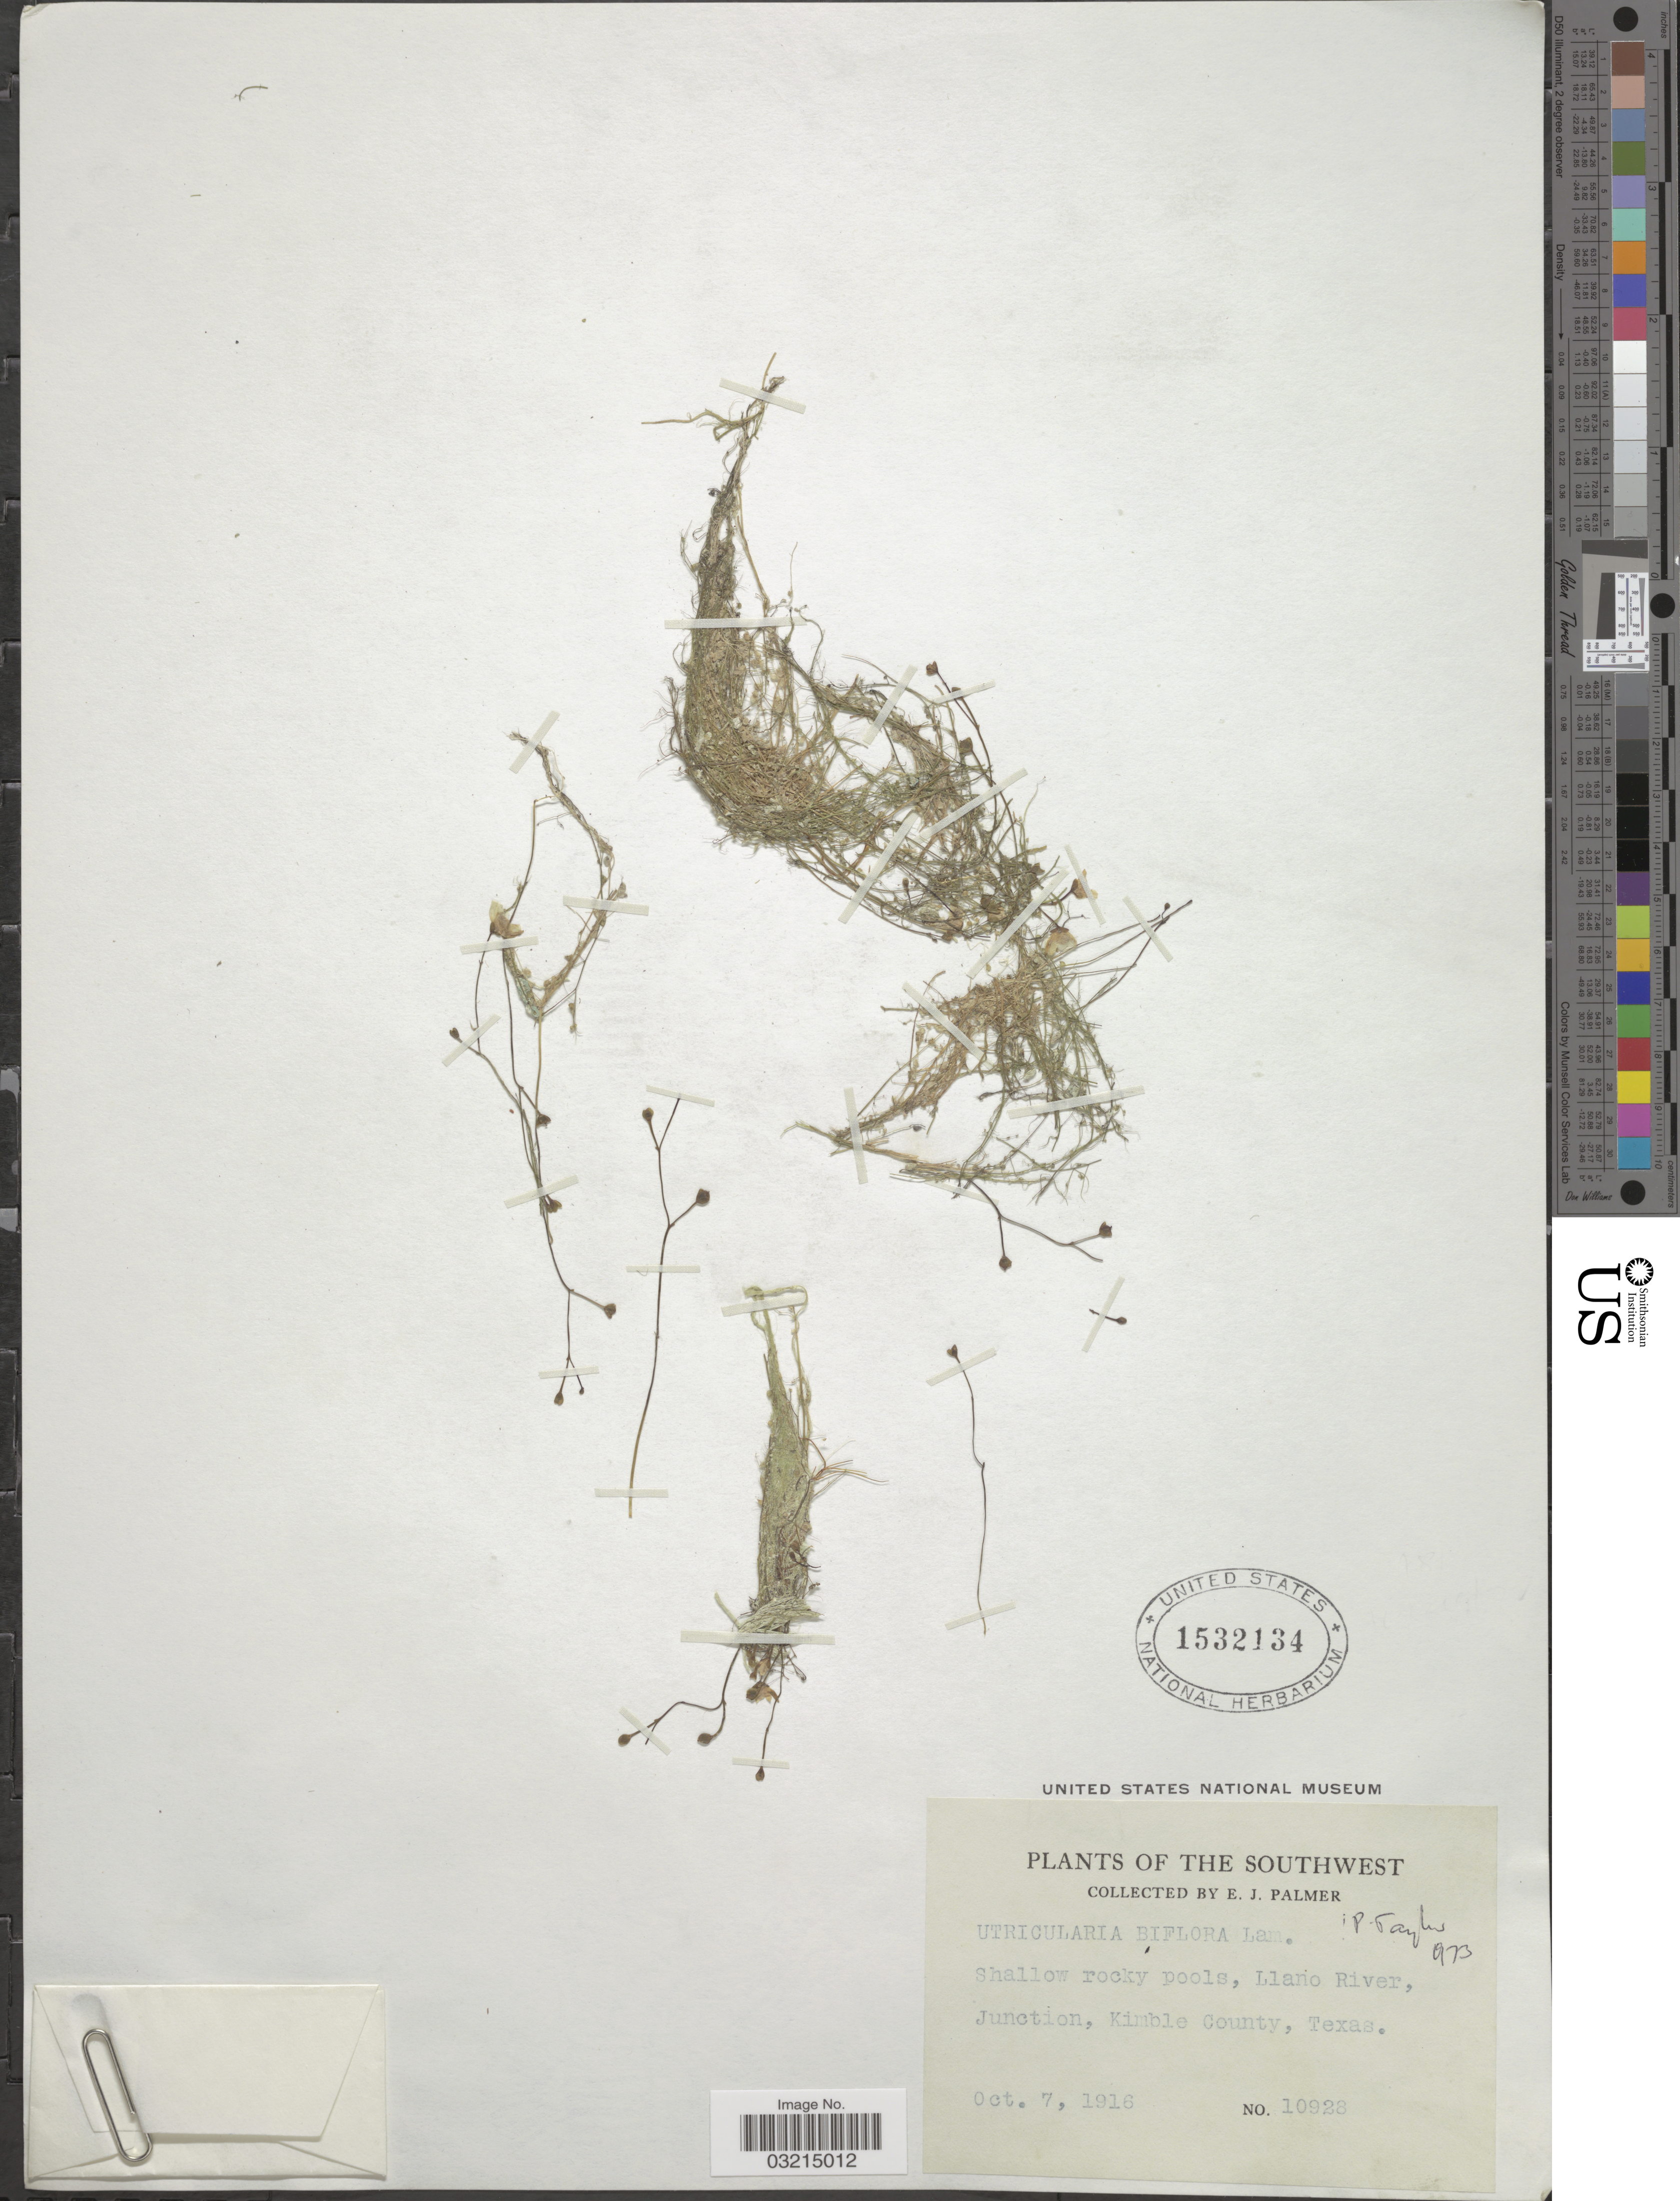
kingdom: Plantae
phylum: Tracheophyta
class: Magnoliopsida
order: Lamiales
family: Lentibulariaceae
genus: Utricularia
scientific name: Utricularia biflora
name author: Lam.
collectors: E. J. Palmer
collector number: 10928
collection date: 1916-10-07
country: United States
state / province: Texas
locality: The Southwest. Llano River, Junction, Kimble County.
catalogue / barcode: US 1532134